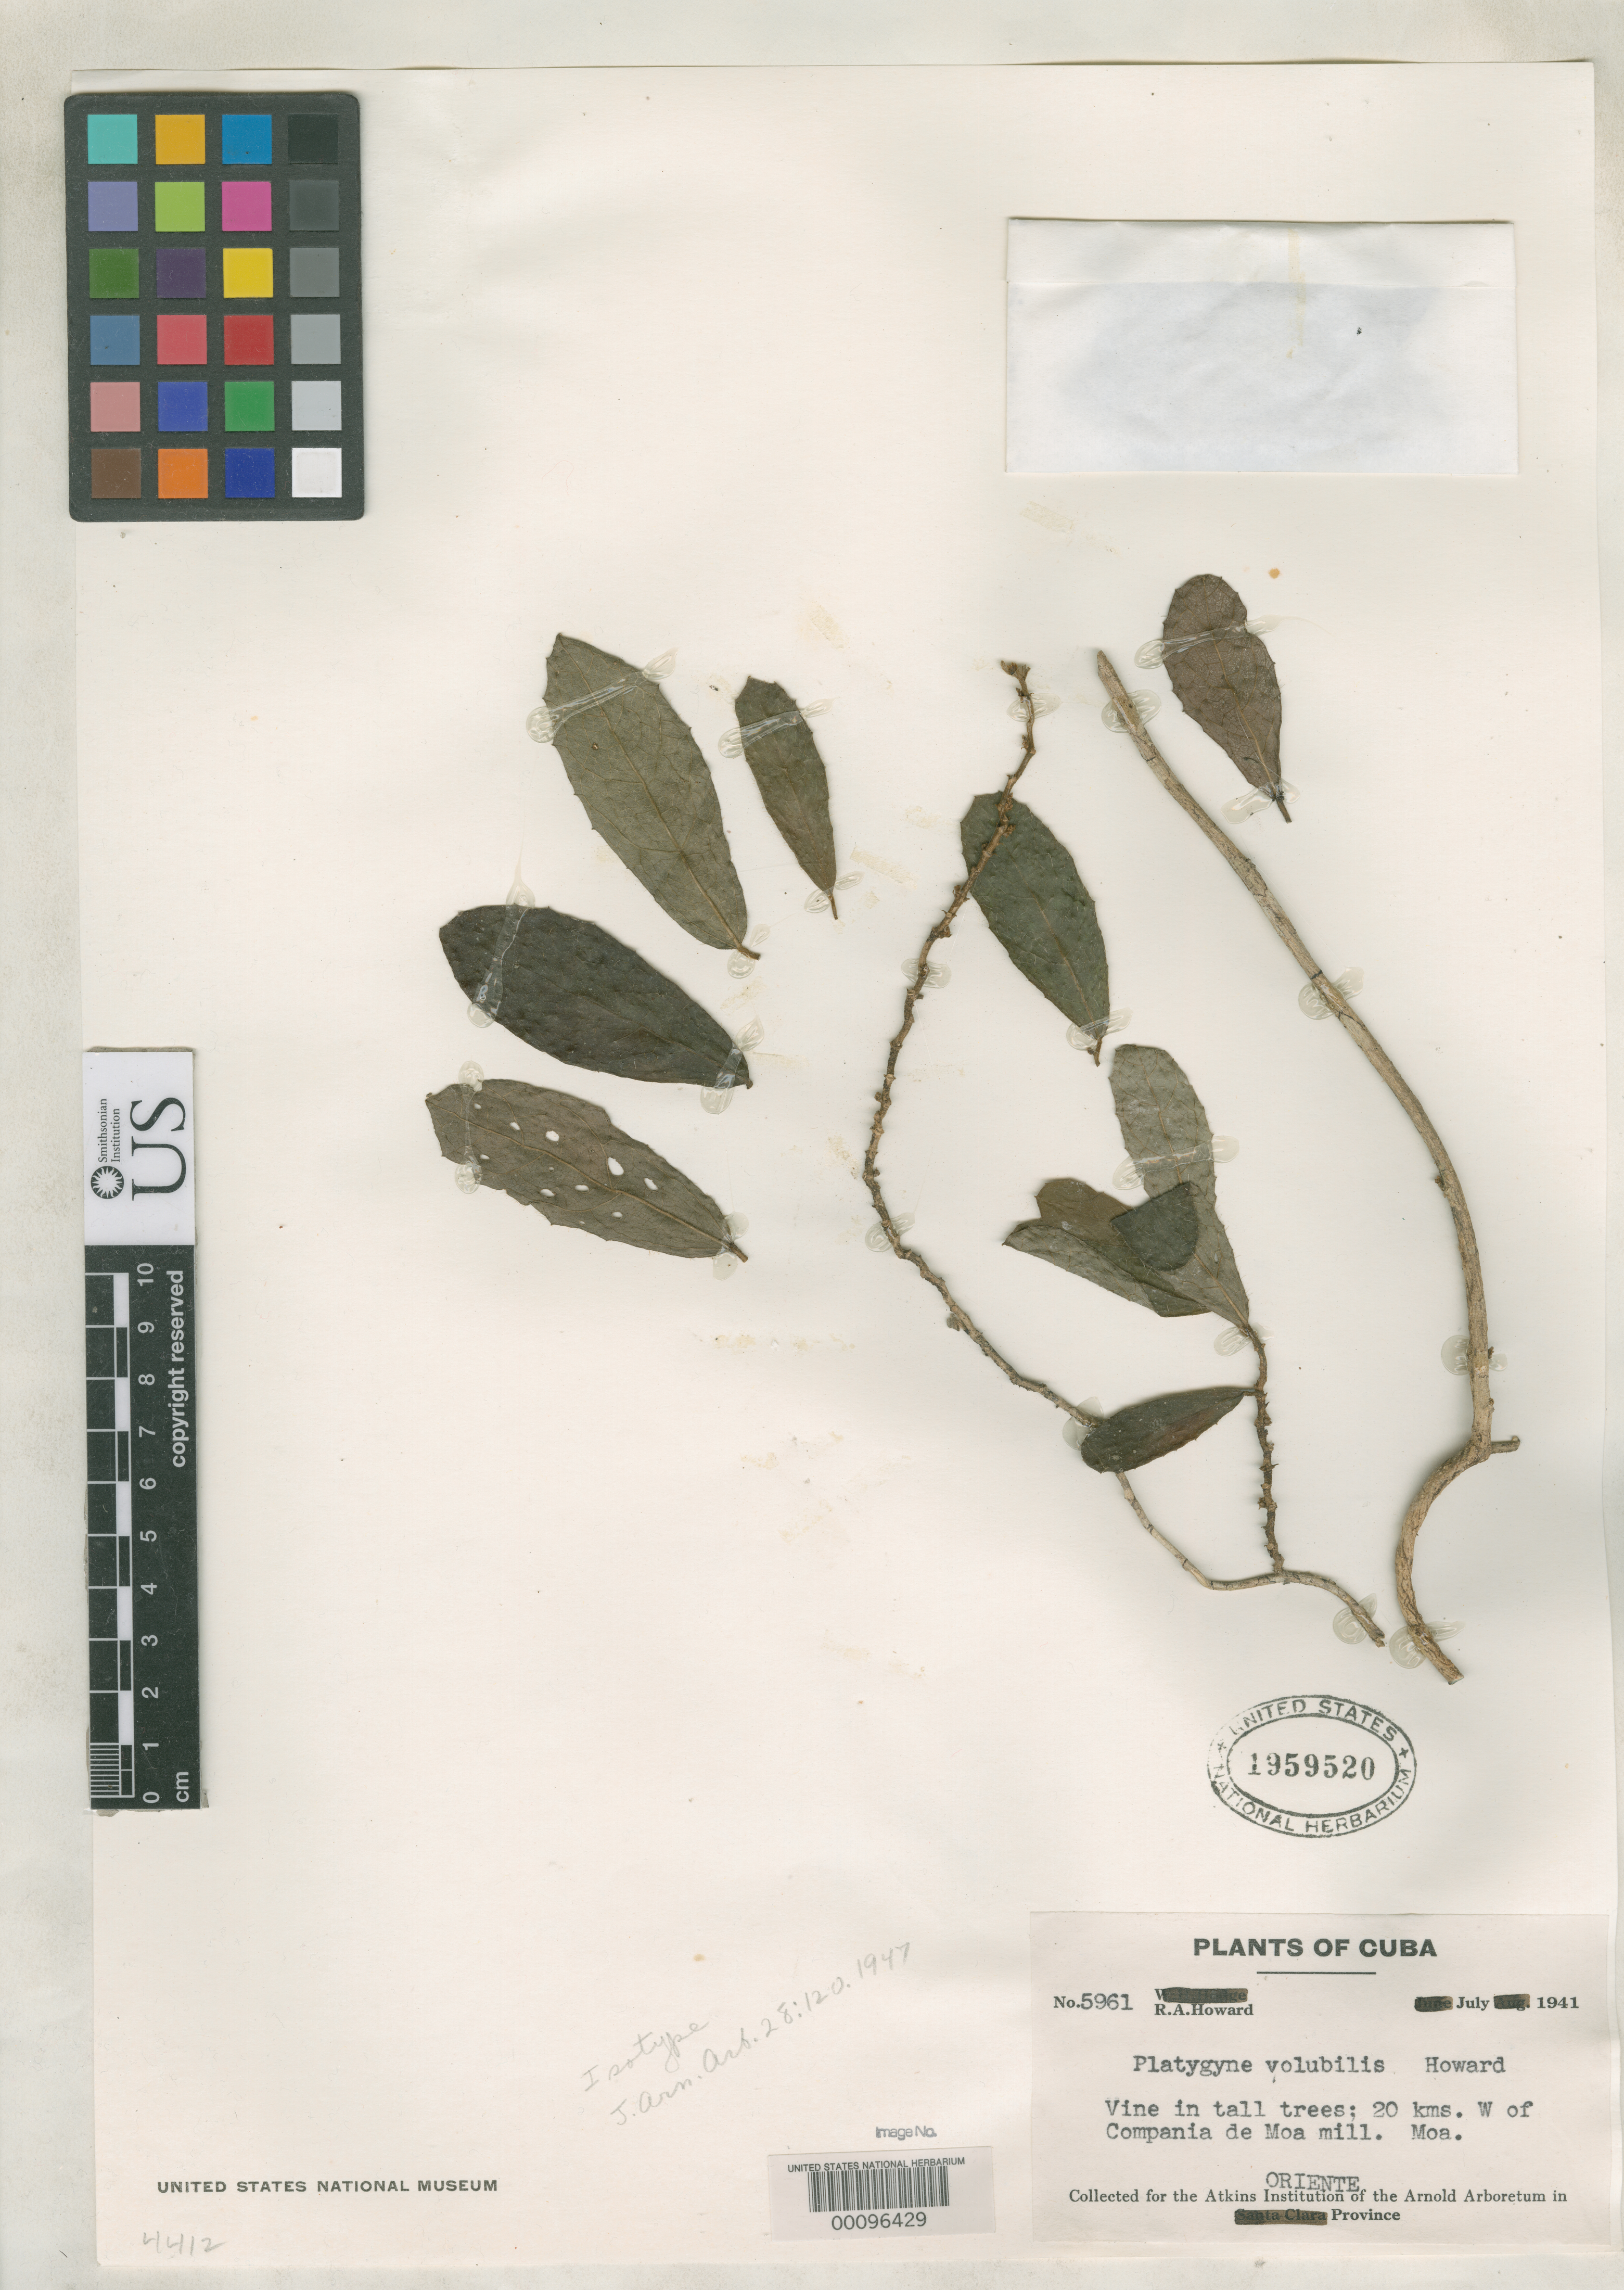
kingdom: Plantae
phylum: Tracheophyta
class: Magnoliopsida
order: Malpighiales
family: Euphorbiaceae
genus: Platygyna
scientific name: Platygyna volubilis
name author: R.A. Howard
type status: Isotype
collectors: R. A. Howard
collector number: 5961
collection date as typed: Jul 1941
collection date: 1941-07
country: Cuba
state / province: Oriente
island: Greater Antilles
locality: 20 km. west of Campania de Moa Mill, Moa.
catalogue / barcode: US 1959520